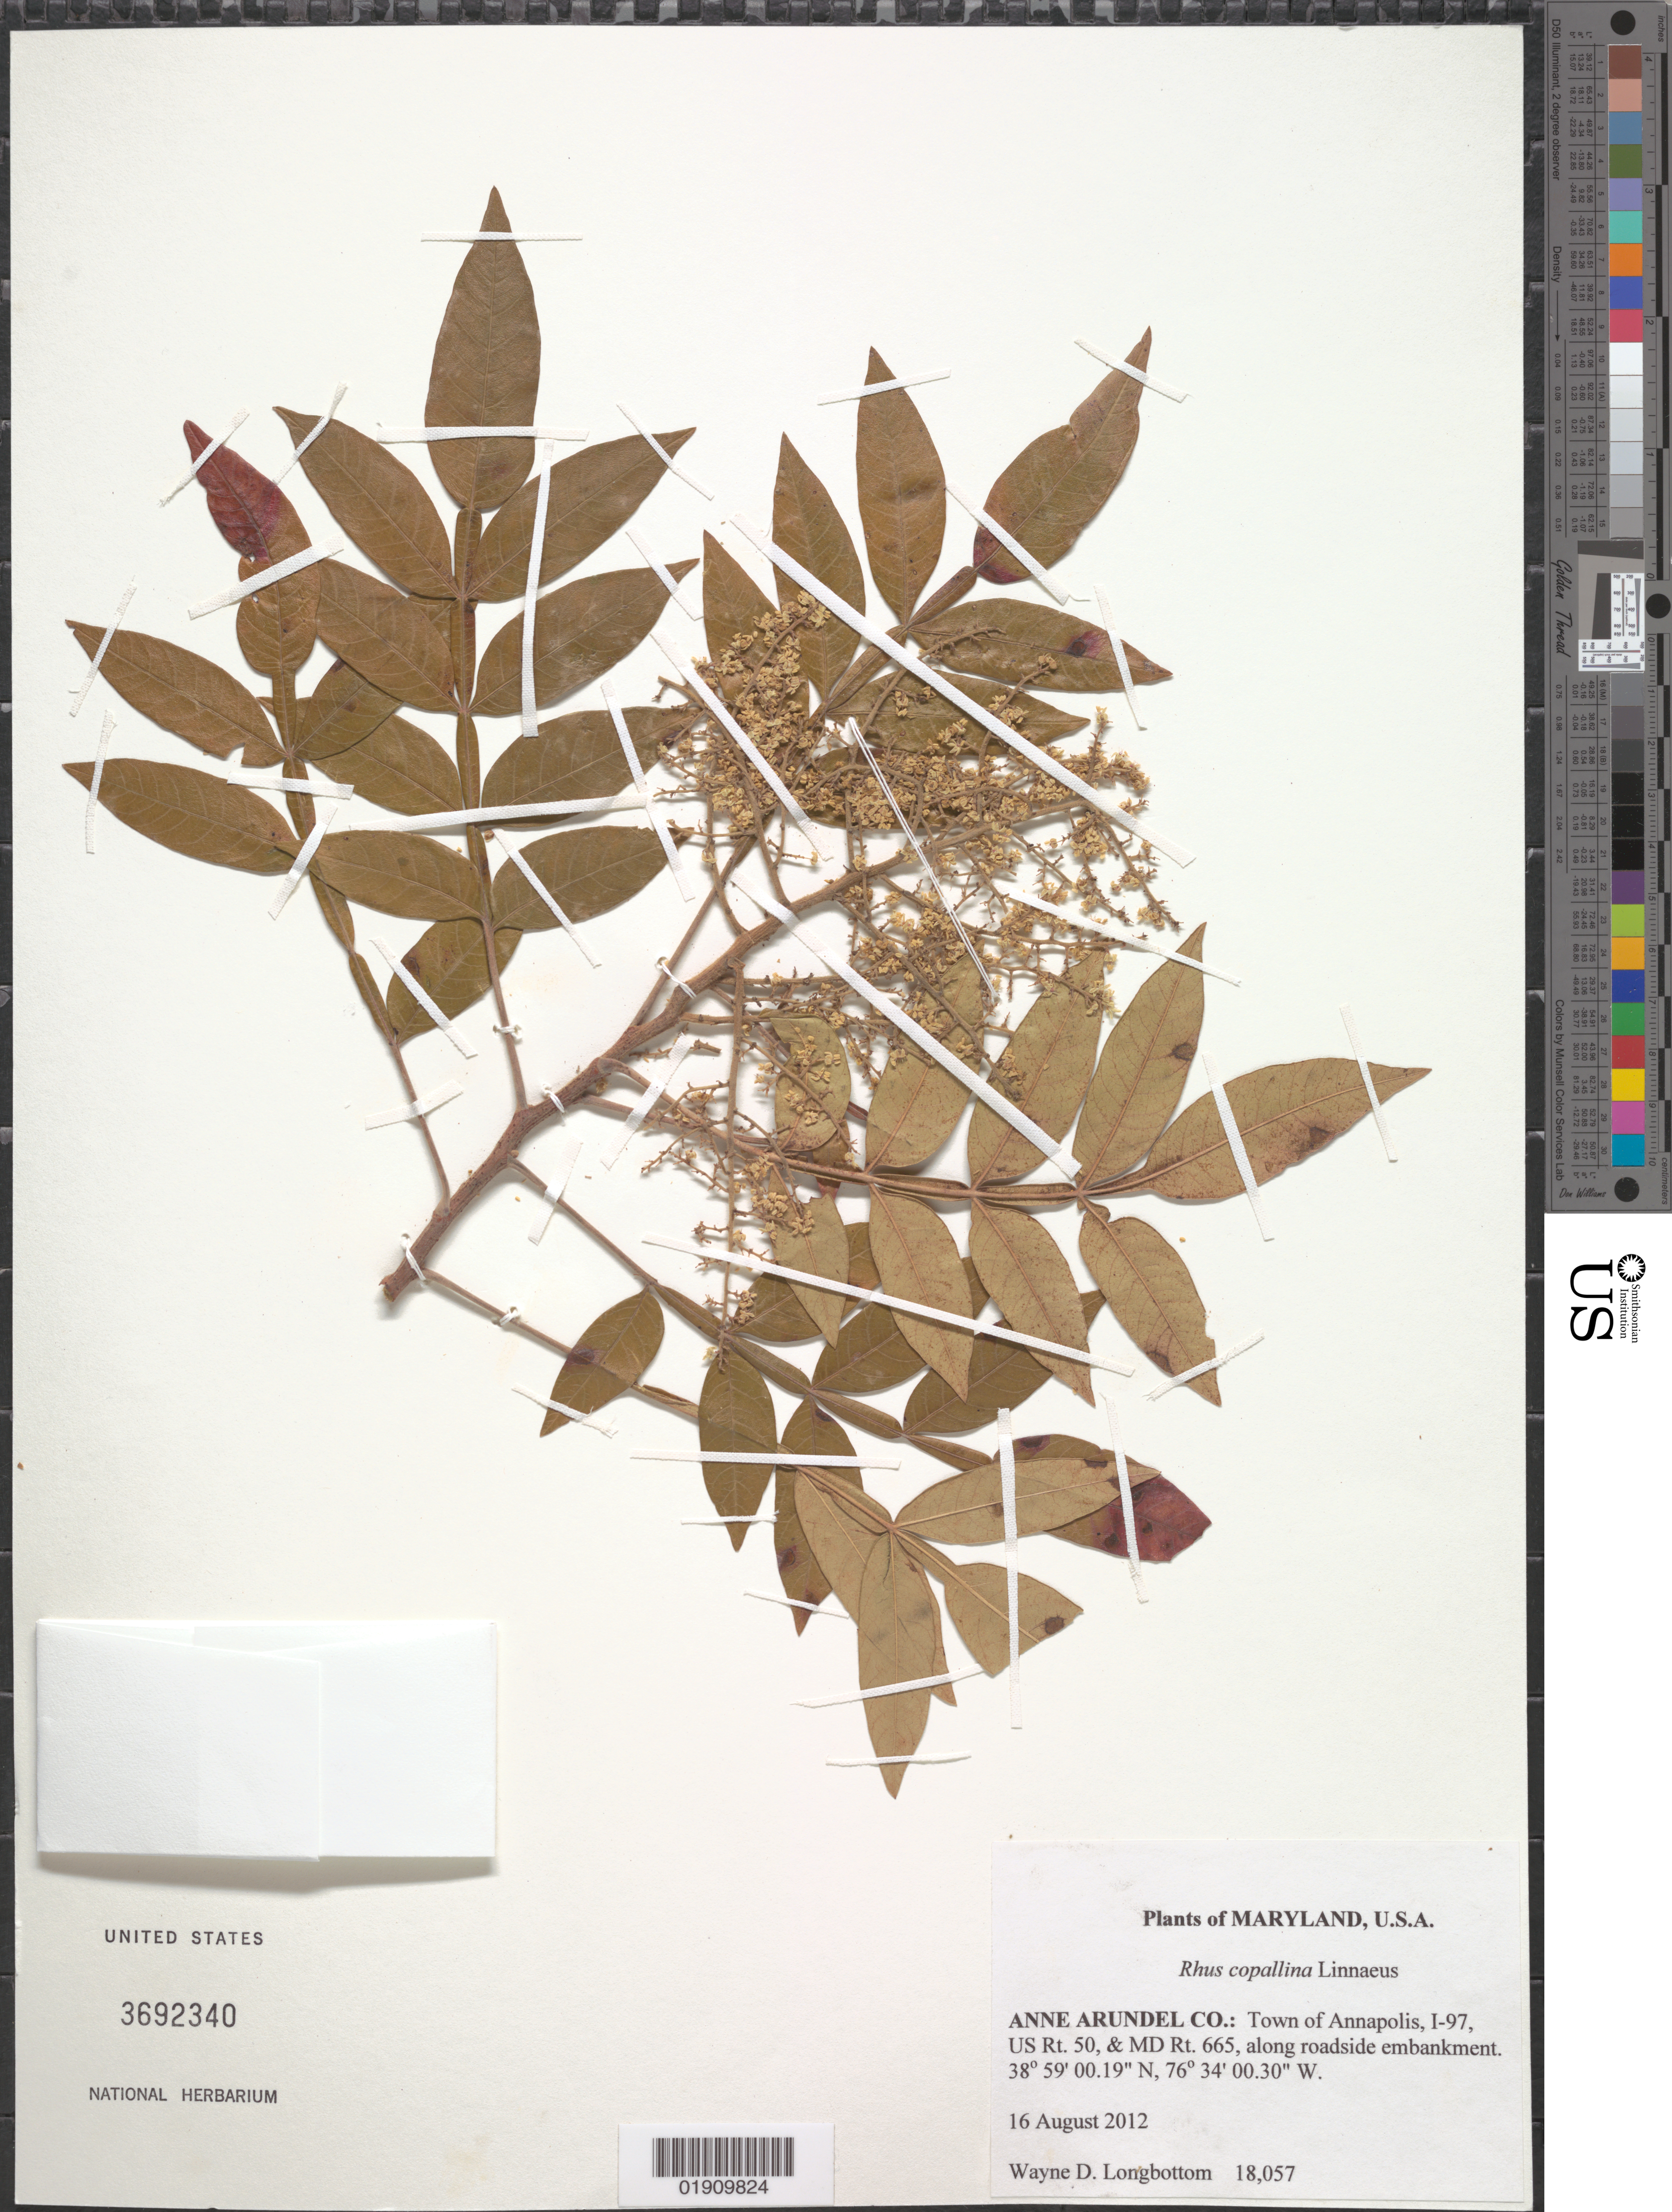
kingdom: Plantae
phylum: Tracheophyta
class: Magnoliopsida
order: Sapindales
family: Anacardiaceae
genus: Rhus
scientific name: Rhus copallinum var. copallina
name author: L.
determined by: Longbottom, W. D.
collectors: W. D. Longbottom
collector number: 18057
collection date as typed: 16 August 2012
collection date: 2012-08-16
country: United States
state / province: Maryland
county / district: Anne Arundel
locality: Town of Annapolis, I-97, US Rt. 50, &MD Rt. 665, along roadside embankment.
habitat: along roadside embankment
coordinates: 38°59'00.19" N, 76°34'00.30"W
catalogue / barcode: US 3692340